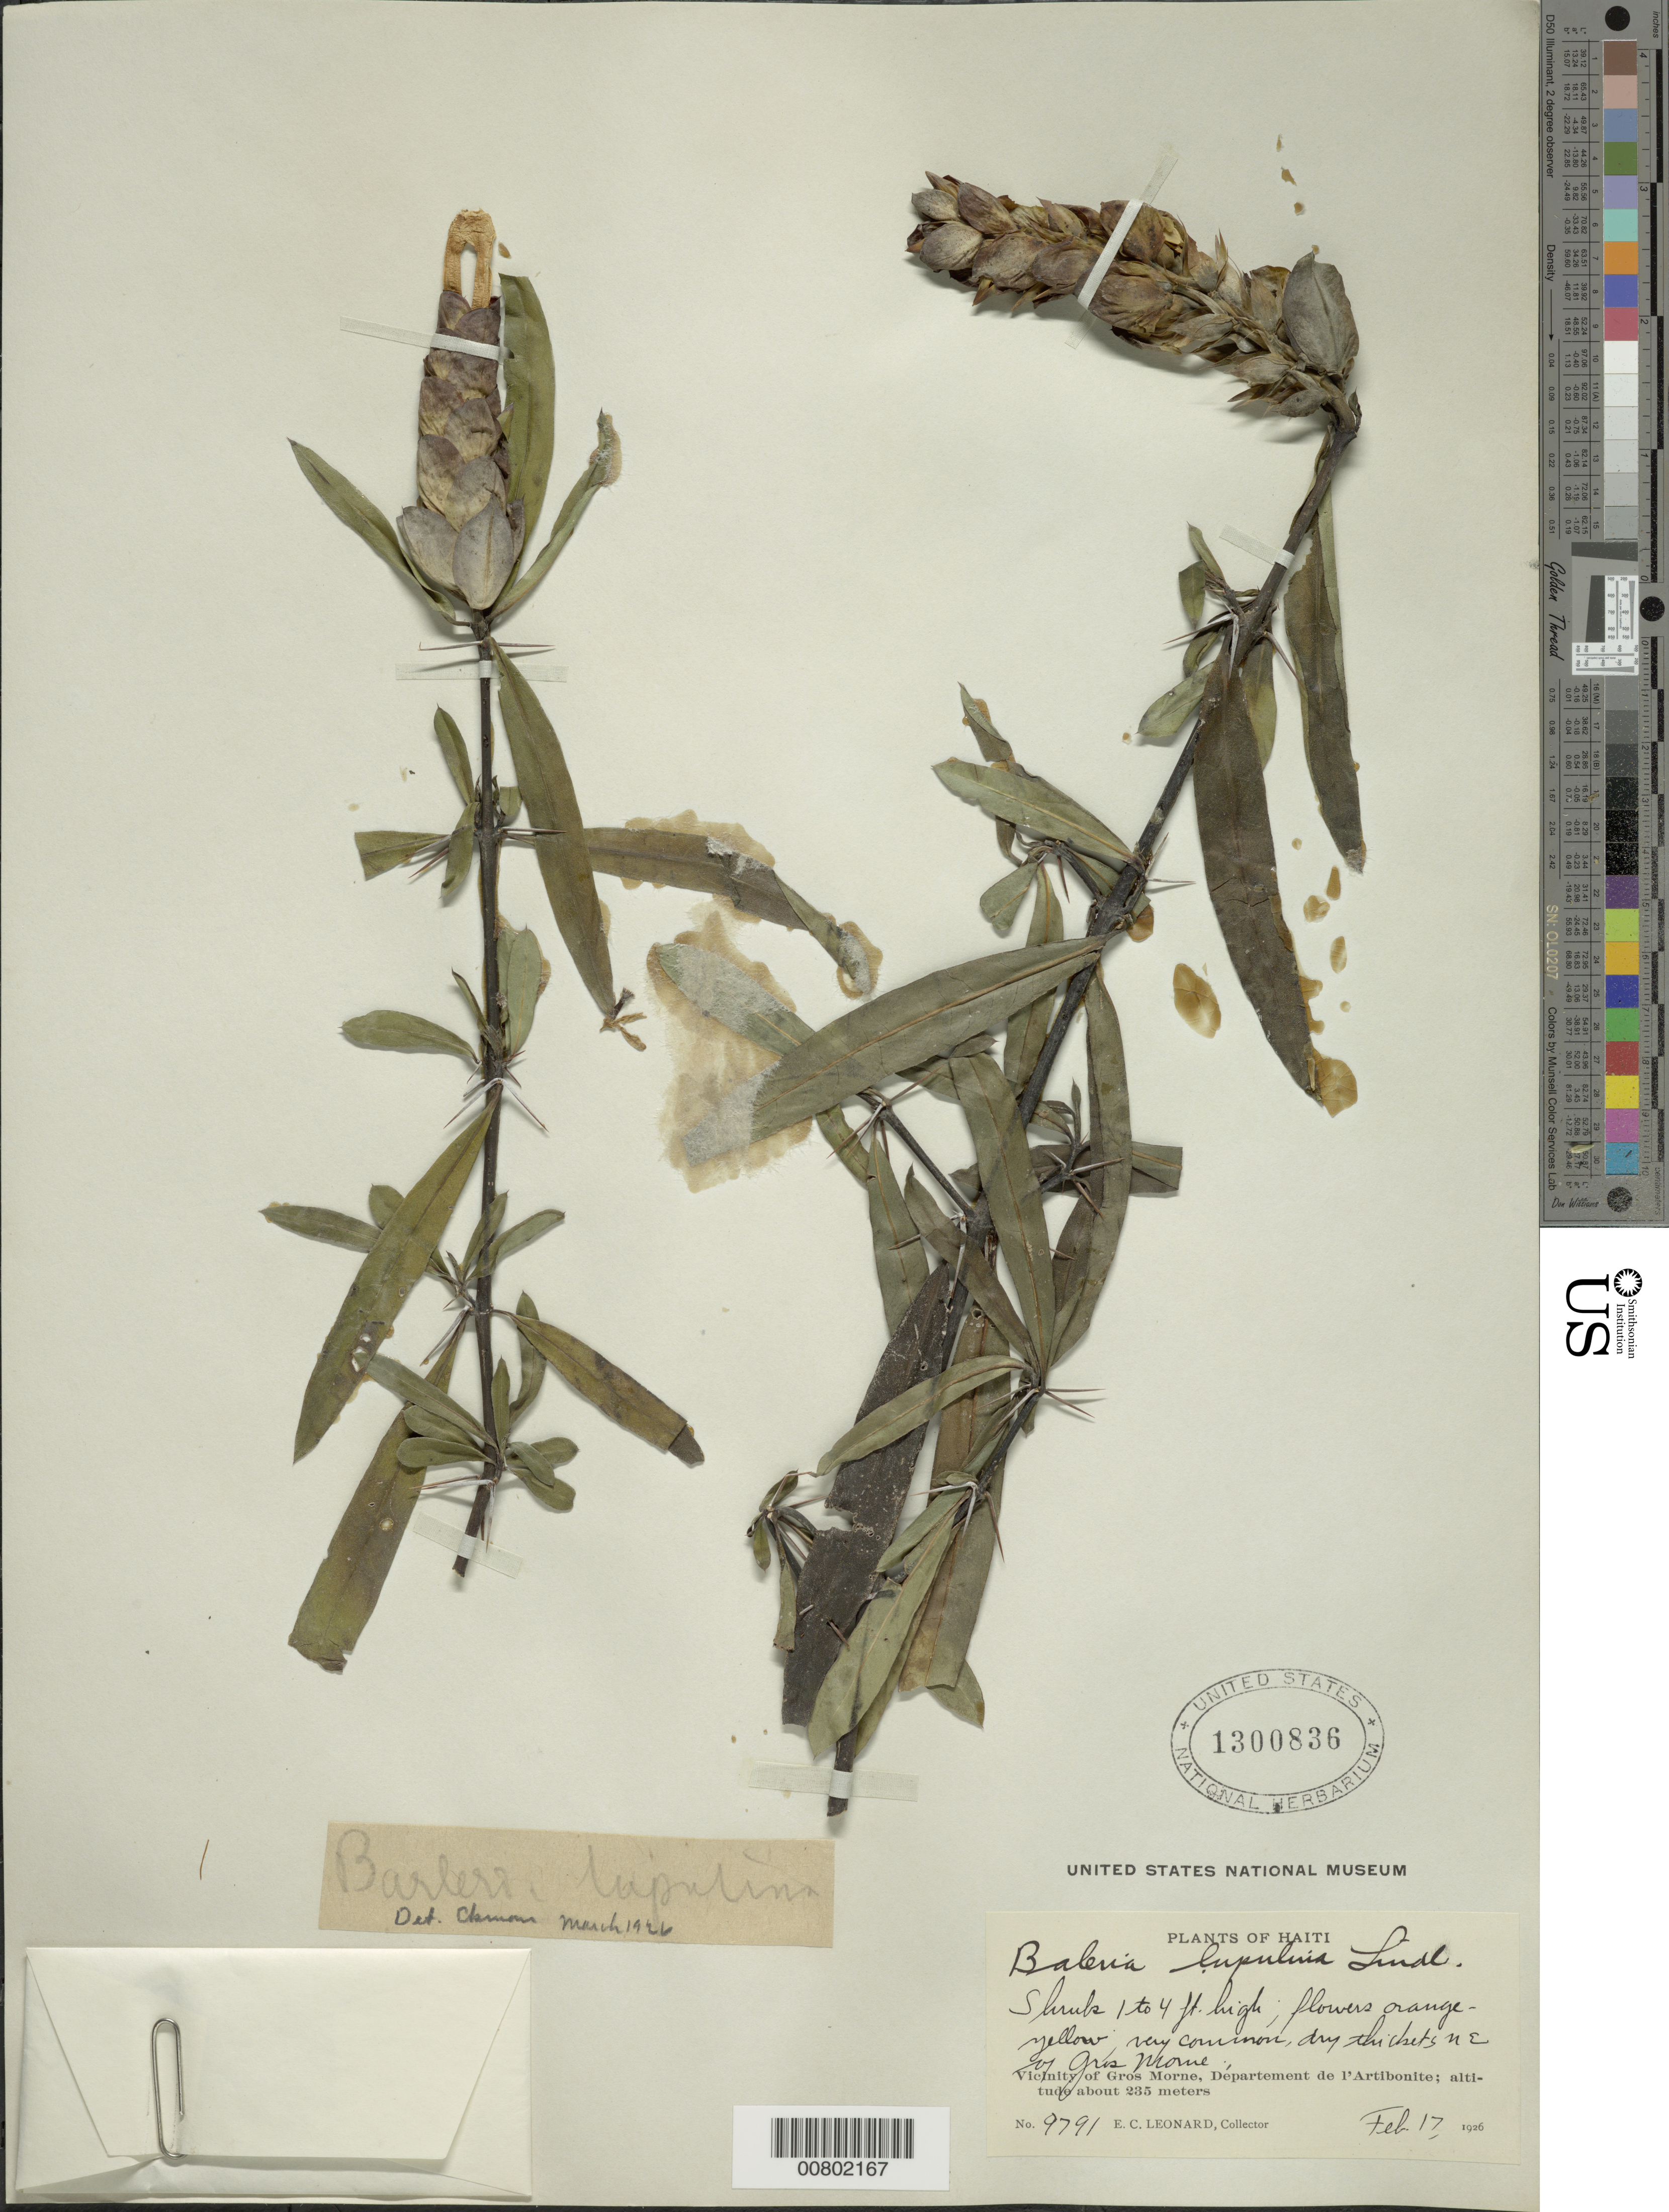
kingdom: Plantae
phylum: Tracheophyta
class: Magnoliopsida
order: Lamiales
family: Acanthaceae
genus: Barleria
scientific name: Barleria lupulina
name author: Lindl.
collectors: E. C. Leonard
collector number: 9791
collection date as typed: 17 Feb 1926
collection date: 1926-02-17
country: Haiti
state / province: Artibonite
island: Hispaniola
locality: Vicinity of Gros Morne, NE of city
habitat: Dry thickets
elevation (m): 325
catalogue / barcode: US 1300836